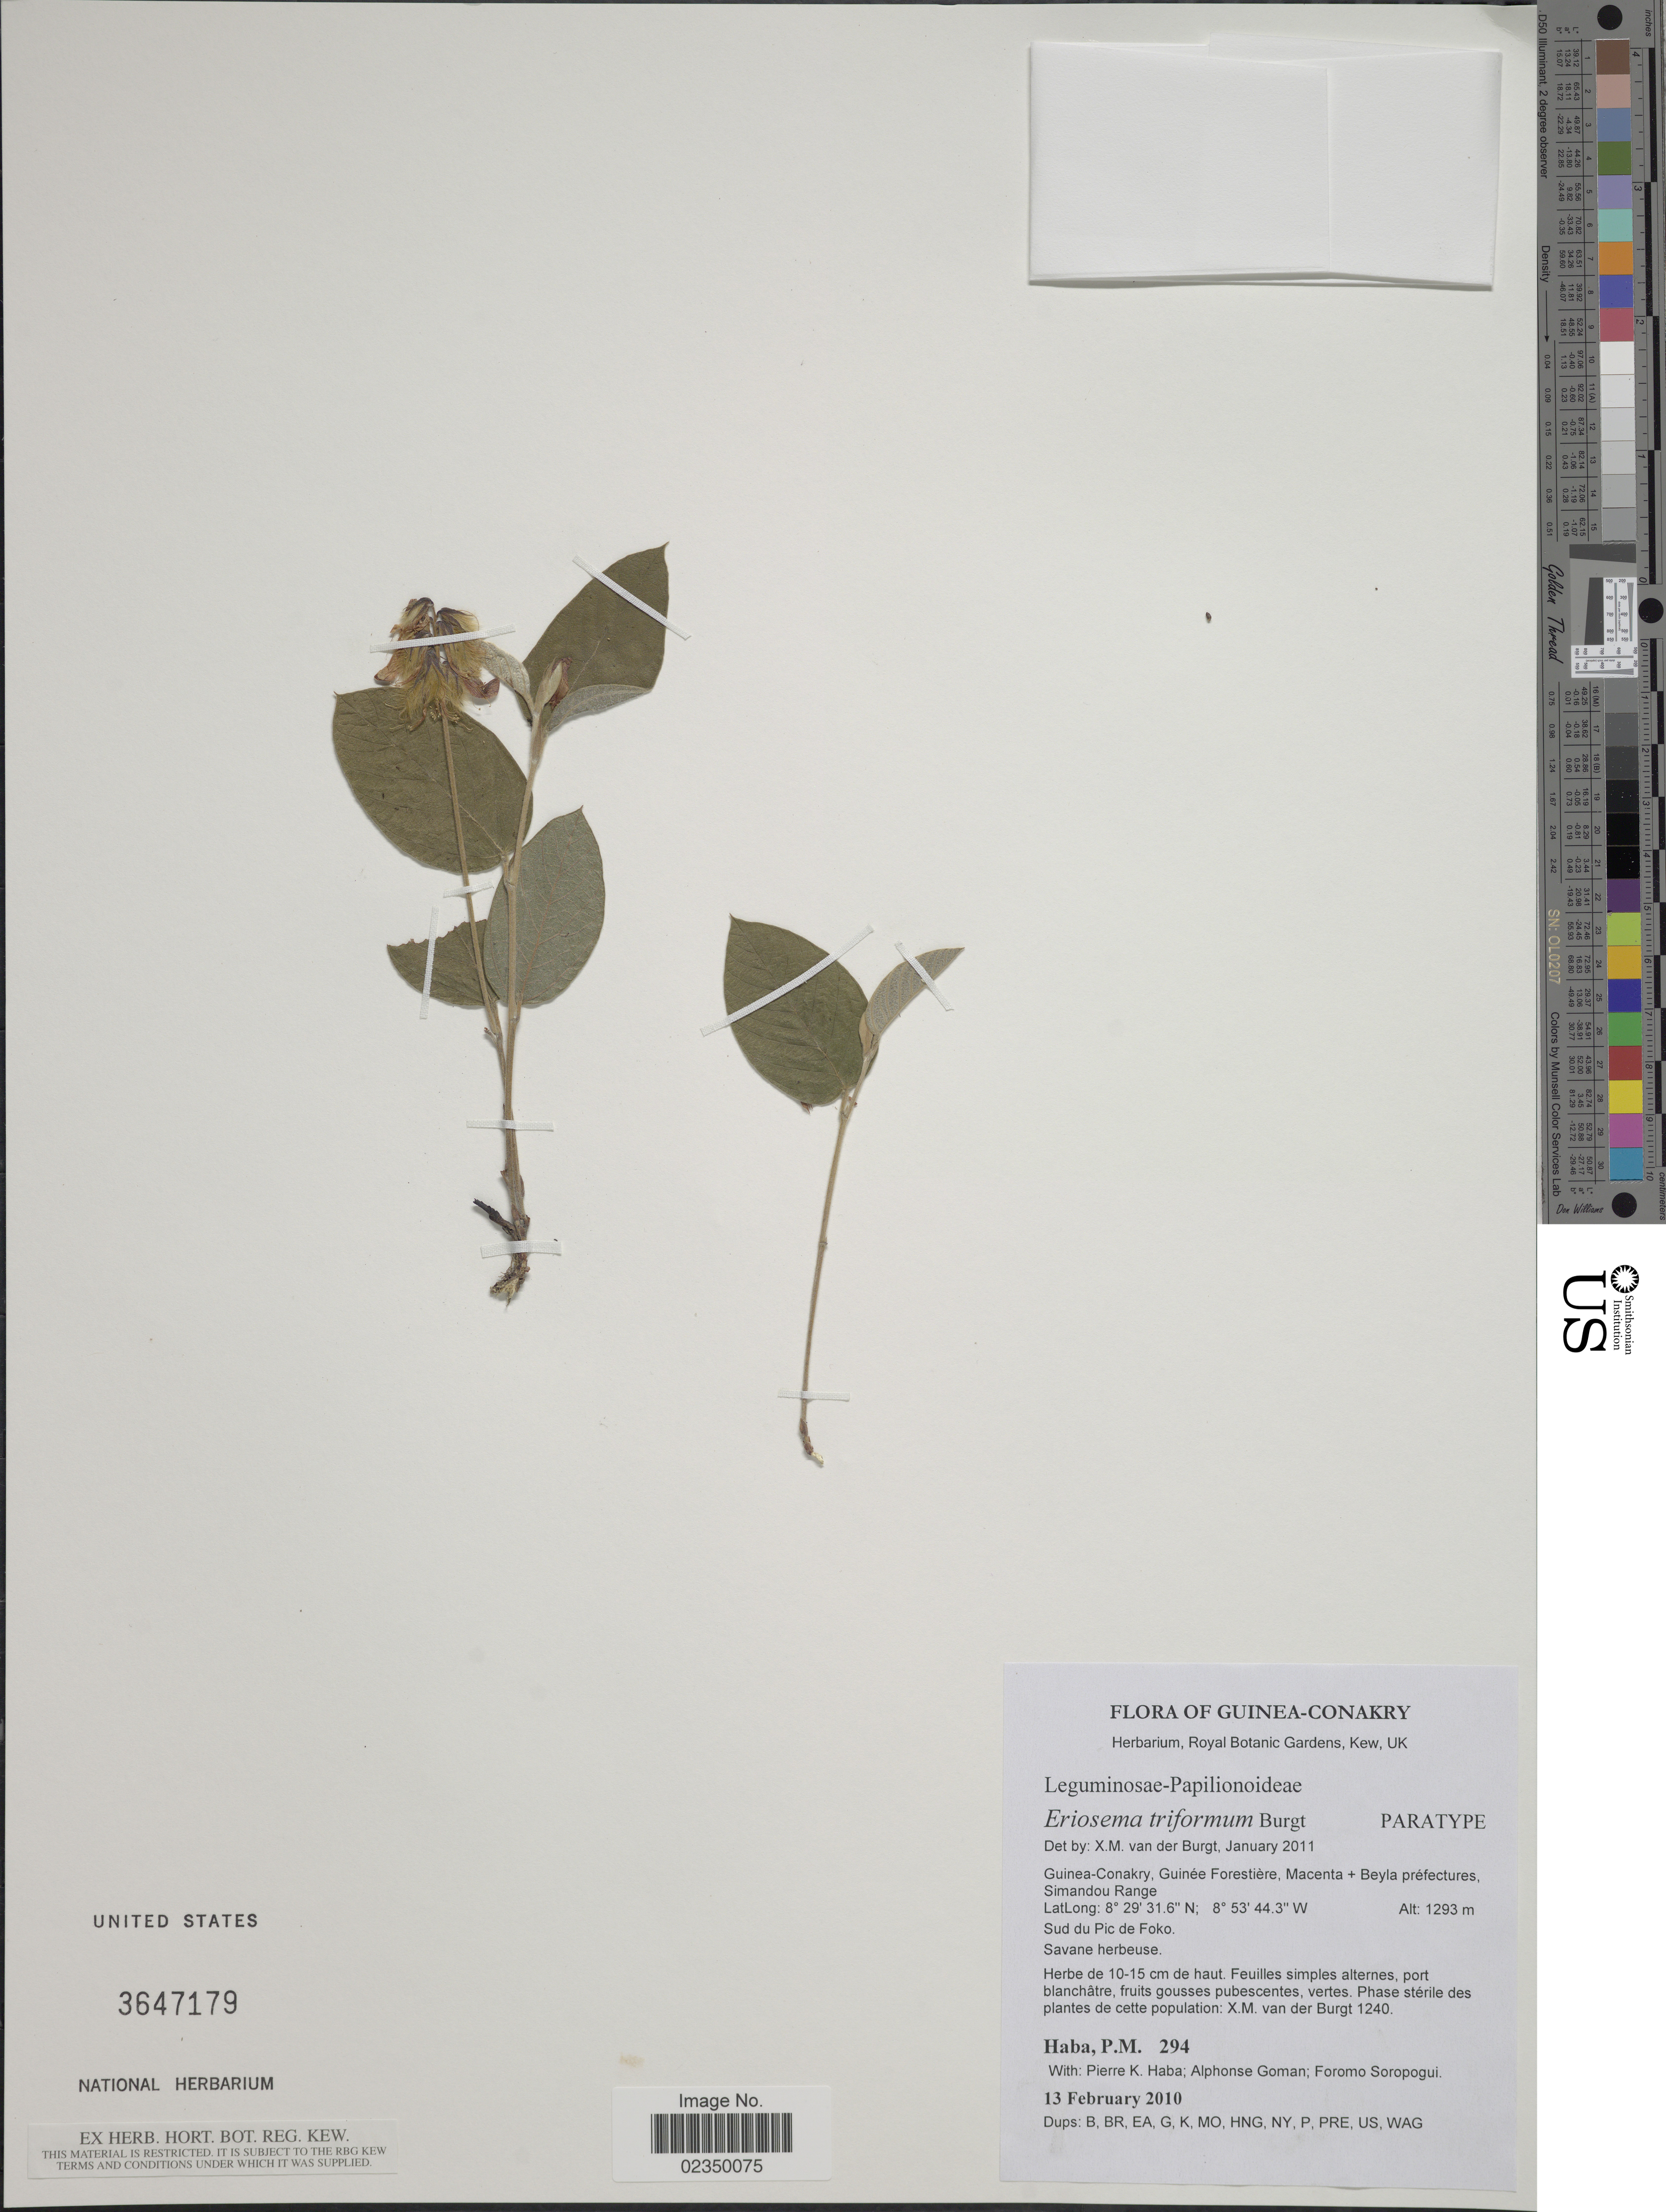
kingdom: Plantae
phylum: Tracheophyta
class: Magnoliopsida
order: Fabales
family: Fabaceae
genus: Eriosema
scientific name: Eriosema triformum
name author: Burgt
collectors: P. Haba, P. Haba, A. Goman & X. M. van der Burgt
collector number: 1240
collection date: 2010-02-13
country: Guinea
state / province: Conakry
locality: Guinea-Conakry, Guinee Forestriere, Macenta + Beyla Prefectures, Simandou Range. Sud du Pic de Foko.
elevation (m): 1293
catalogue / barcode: US 3647179